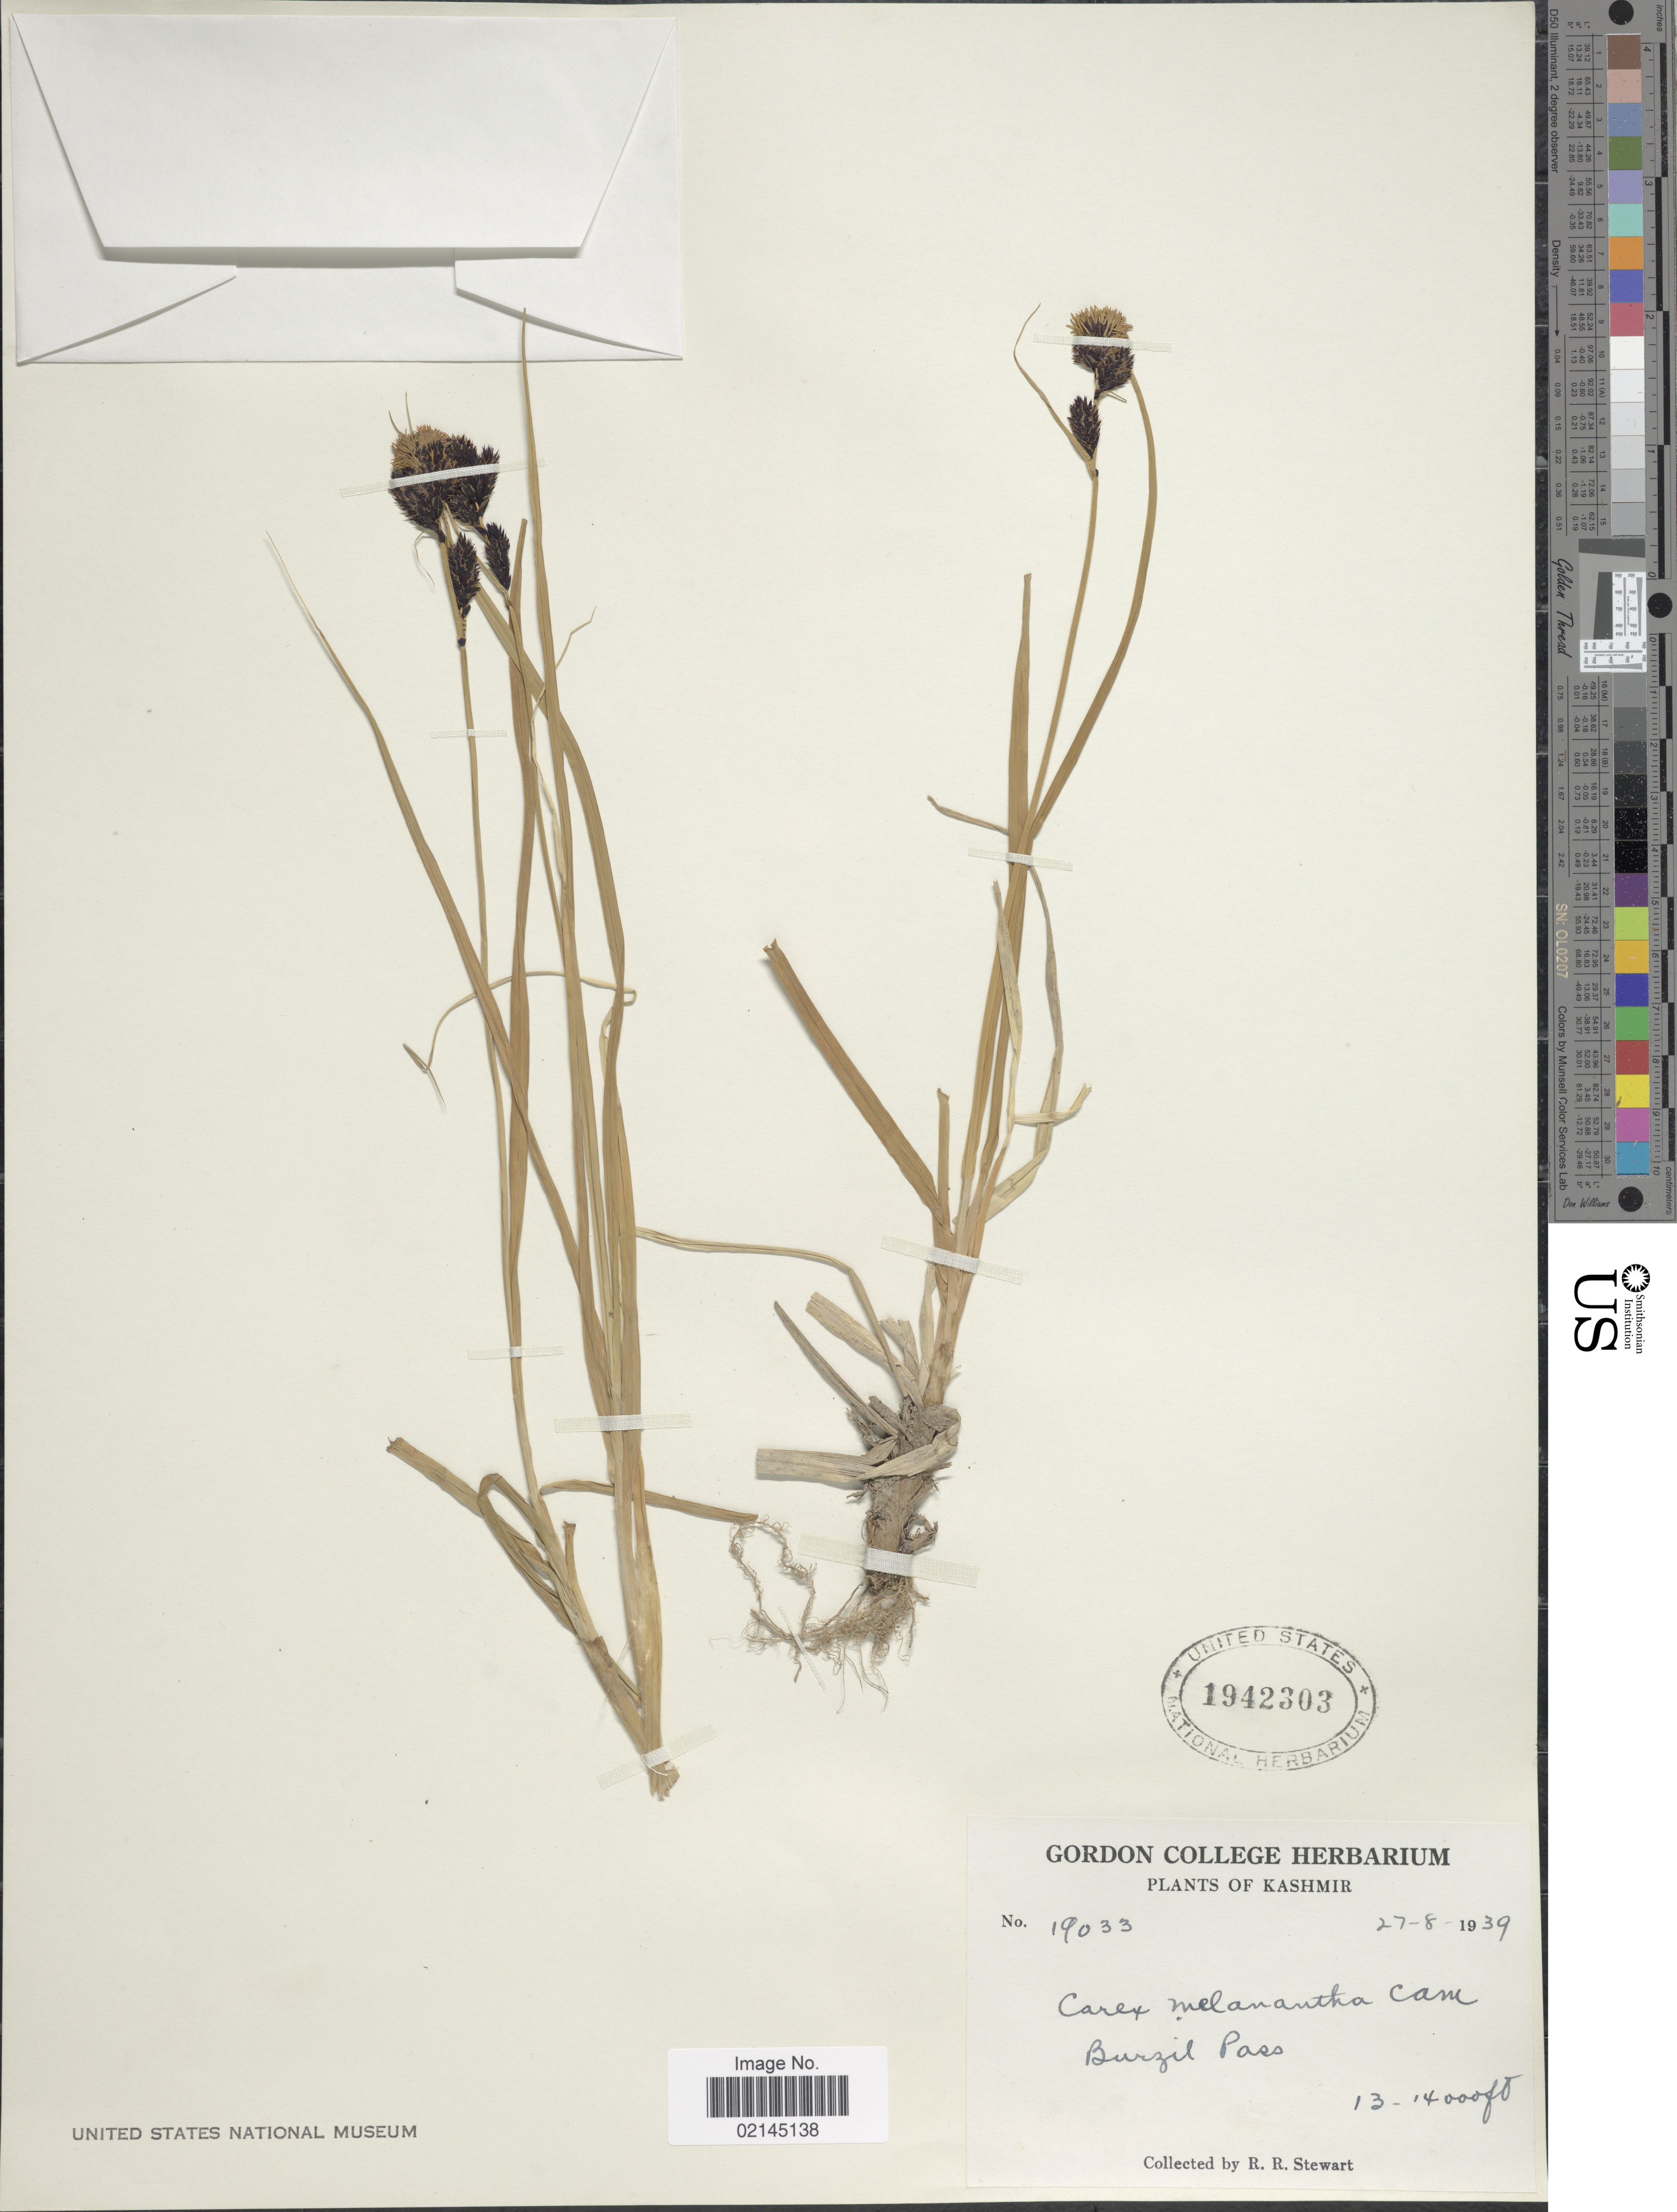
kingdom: Plantae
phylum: Tracheophyta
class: Liliopsida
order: Poales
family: Cyperaceae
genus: Carex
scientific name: Carex melanantha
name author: C.A. Mey.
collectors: R. R. Stewart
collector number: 19033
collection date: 1939-08-27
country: India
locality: Kashmir, Burzil Pass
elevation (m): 3962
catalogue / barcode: US 1942303